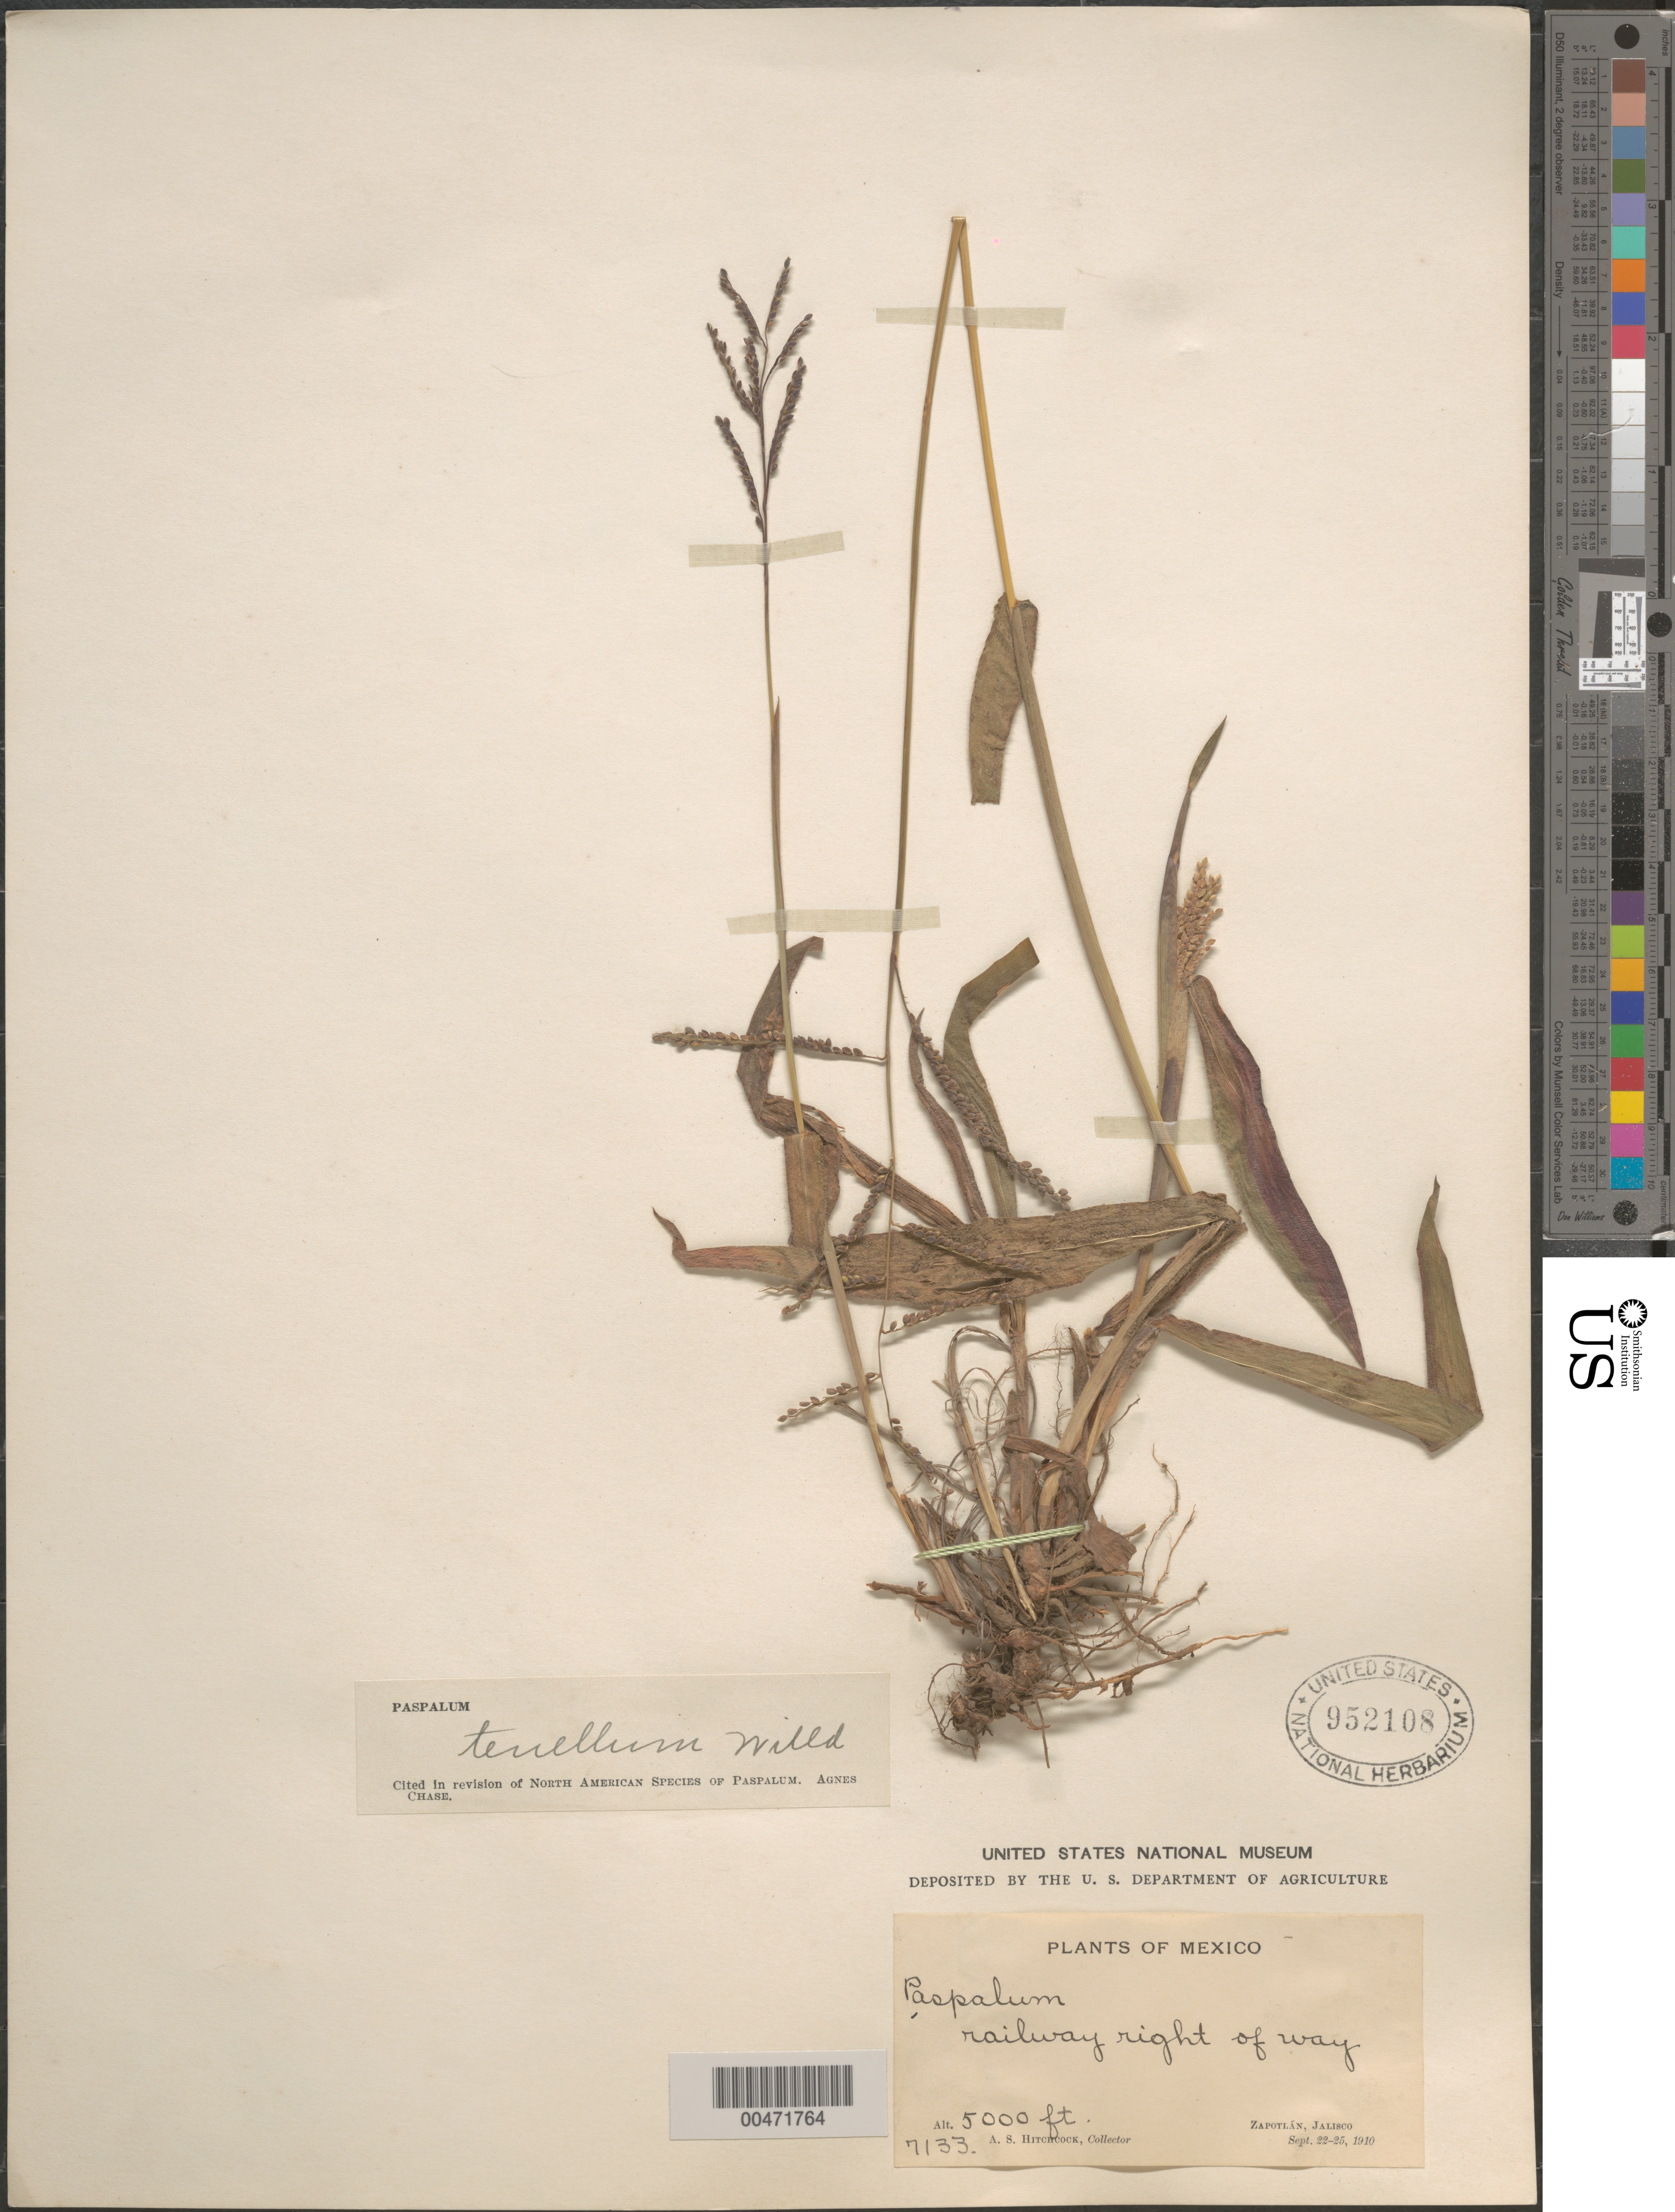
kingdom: Plantae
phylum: Tracheophyta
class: Liliopsida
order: Poales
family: Poaceae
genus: Paspalum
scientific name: Paspalum tenellum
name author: Willd.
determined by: Chase, [M.] Agnes, (US)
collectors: A. S. Hitchcock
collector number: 7133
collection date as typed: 22 Sep 1910 to 25 Sep 1910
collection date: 1910-09-22/1910-09-25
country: Mexico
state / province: Jalisco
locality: Zapotlán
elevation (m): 1524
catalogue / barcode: US 952108